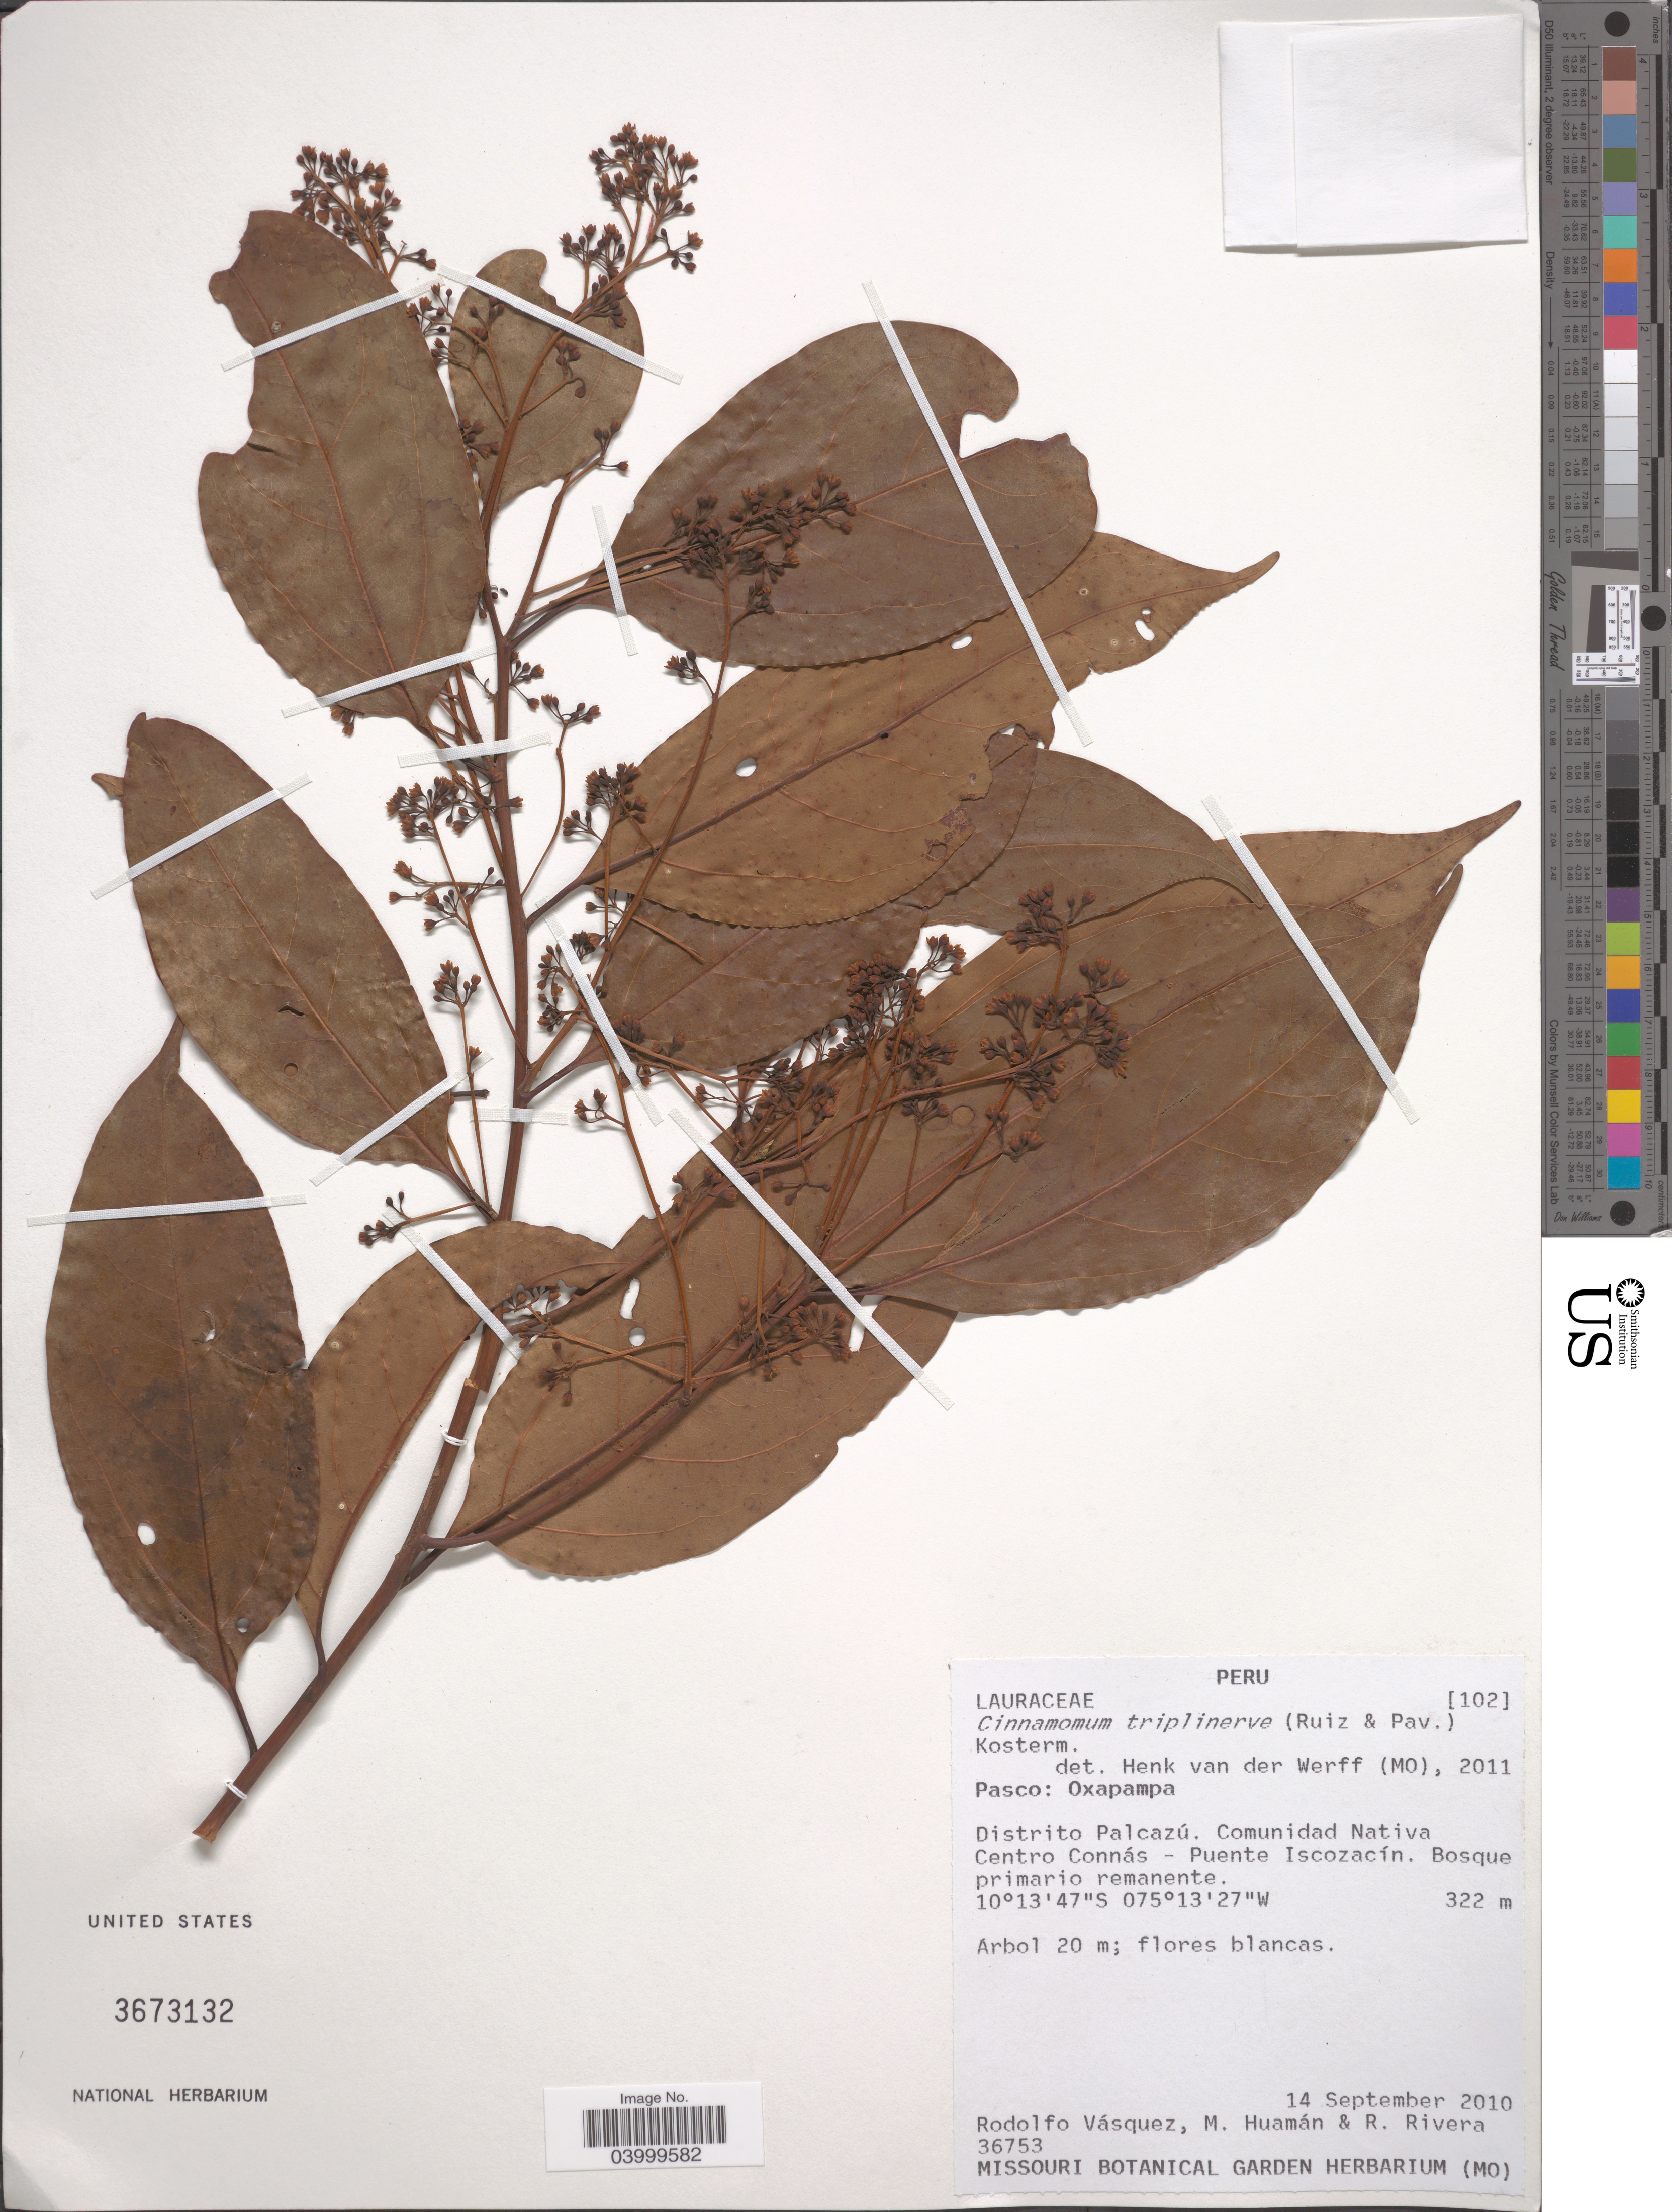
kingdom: Plantae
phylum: Tracheophyta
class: Magnoliopsida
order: Laurales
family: Lauraceae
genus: Cinnamomum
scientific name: Cinnamomum triplinerve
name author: (Ruiz & Pav.) Kosterm.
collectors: R. Vásquez, M. Huamán & R. Rivera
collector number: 36753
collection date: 2010-09-14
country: Peru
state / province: Pasco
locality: Oxapampa. Distrito Palcazú. Comunidad Nativa Centro Connás - Puente Iscozacín.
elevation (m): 322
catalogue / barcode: US 3673132